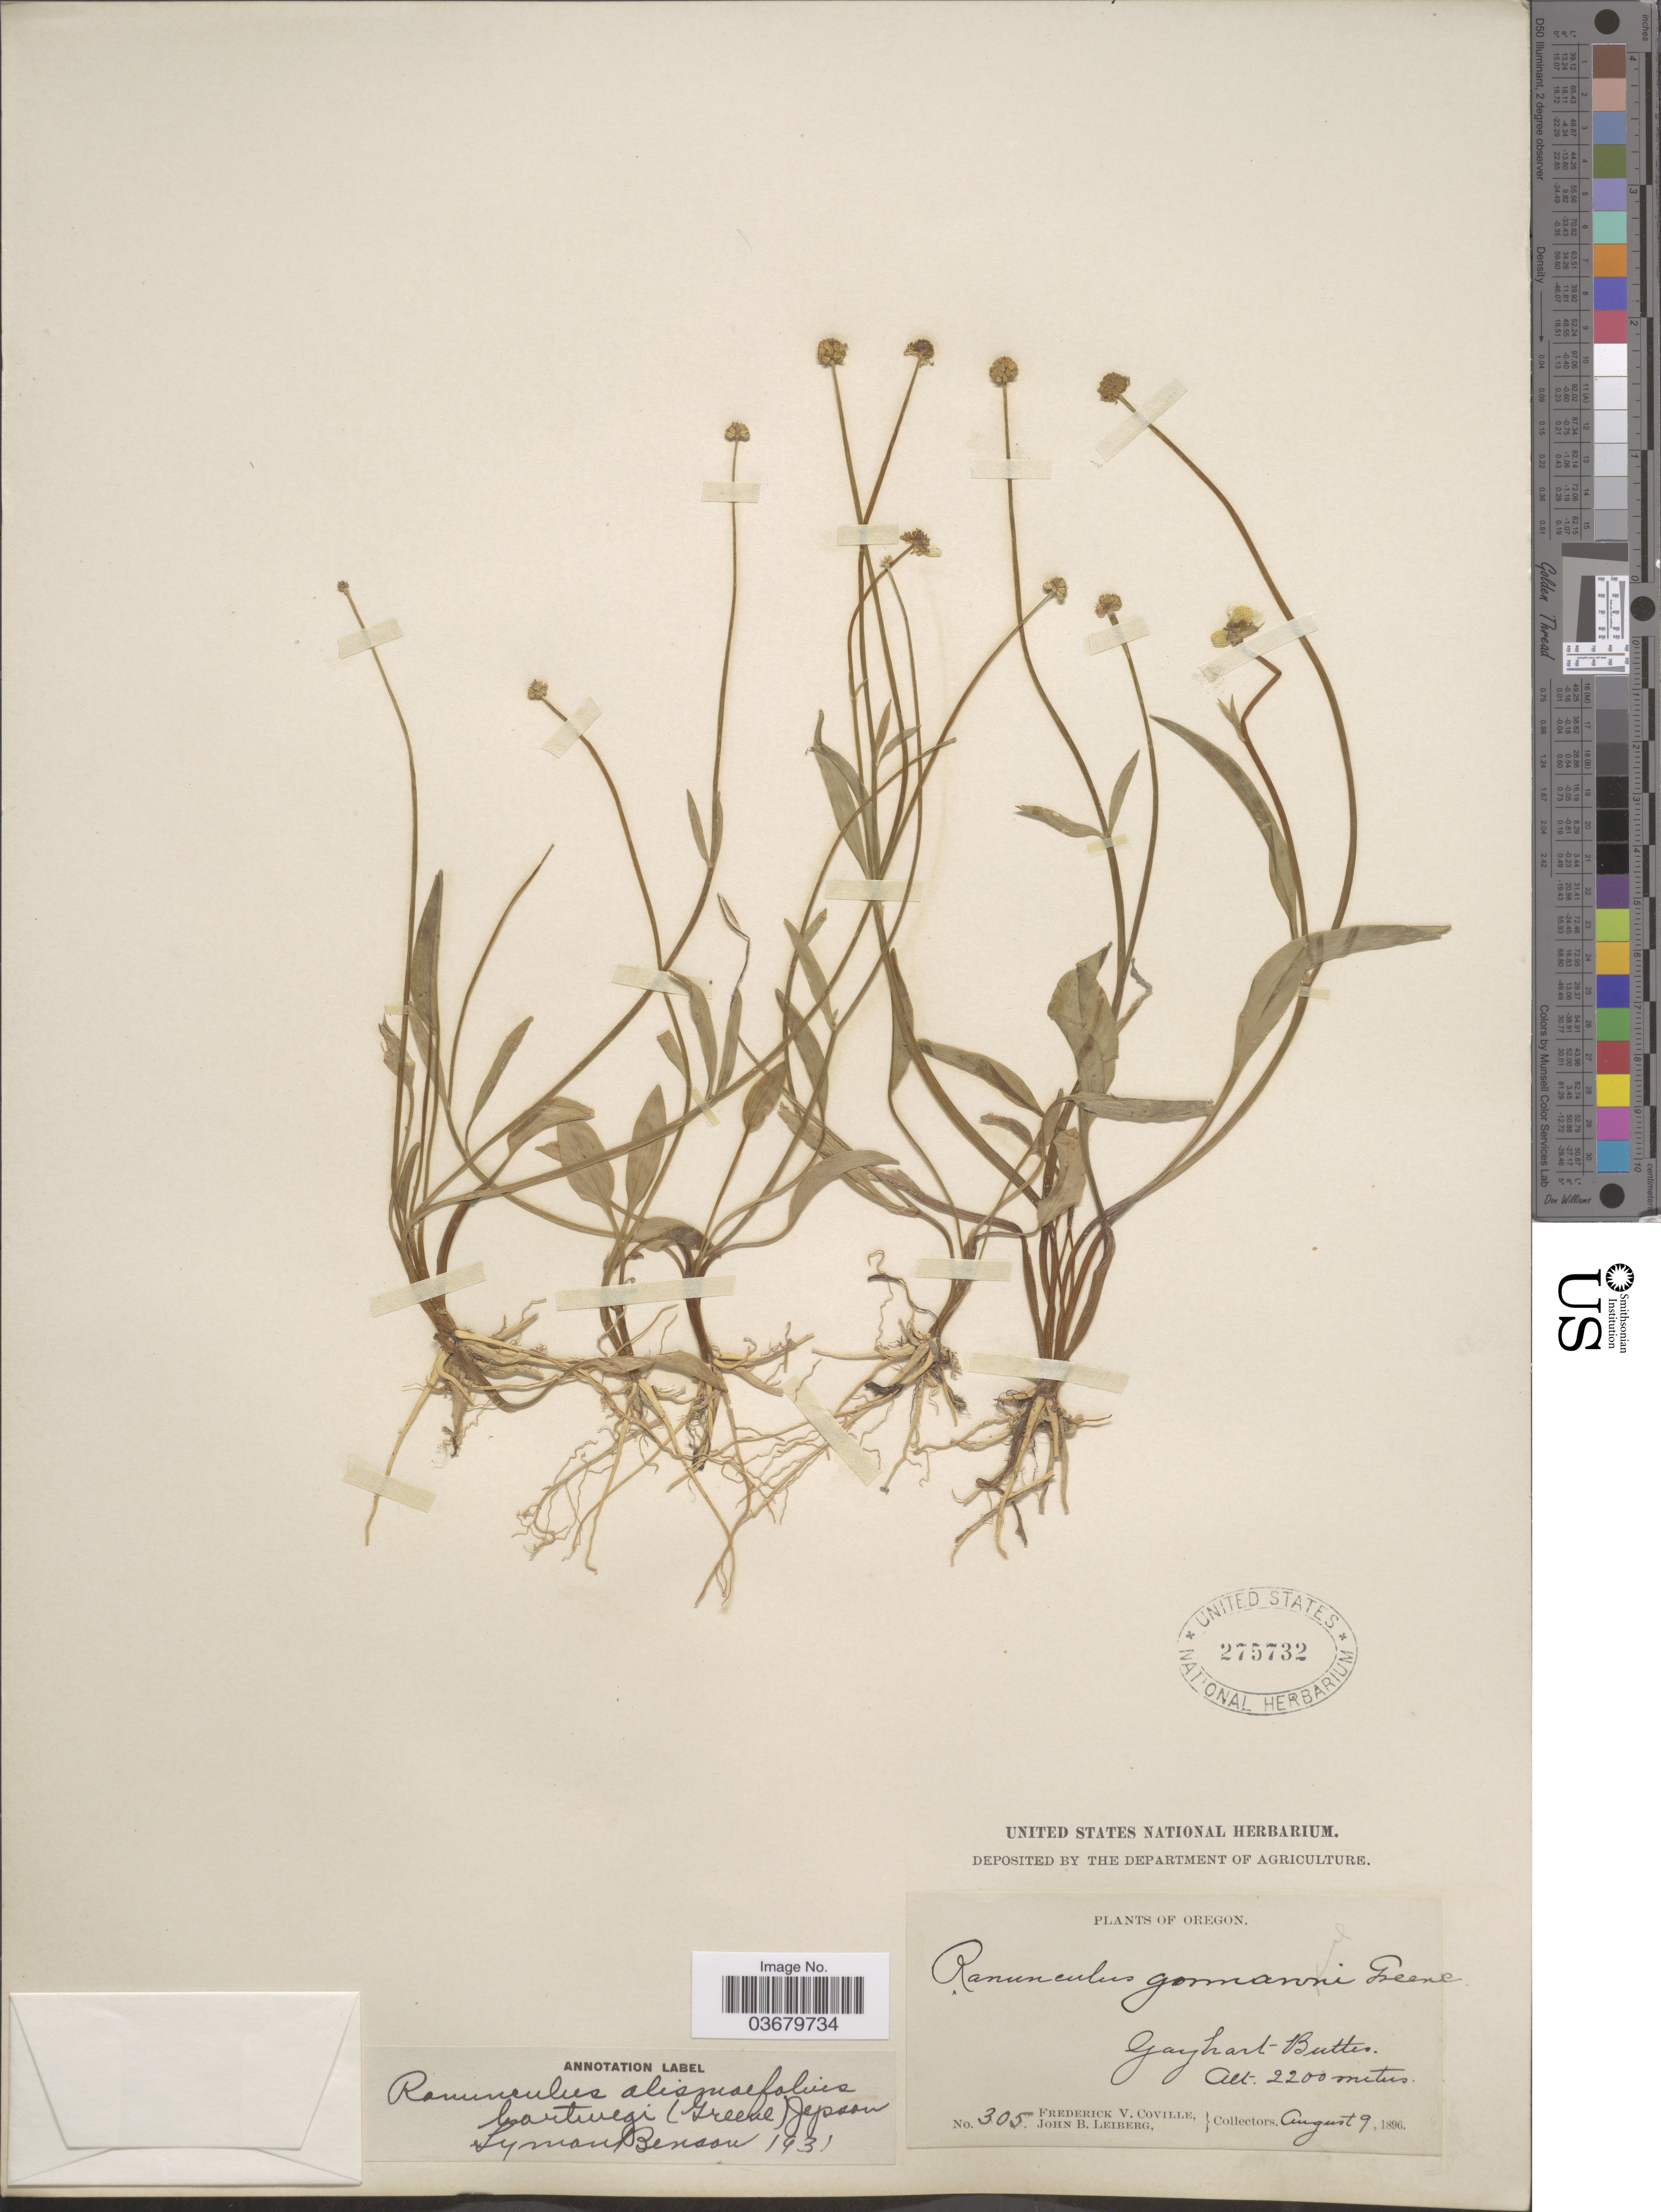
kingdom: Plantae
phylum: Tracheophyta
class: Magnoliopsida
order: Ranunculales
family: Ranunculaceae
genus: Ranunculus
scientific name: Ranunculus alismifolius var. hartwegii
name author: (Greene) Jeps.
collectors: F. V. Coville & J. B. Leiberg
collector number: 305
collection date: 1896-08-09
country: United States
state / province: Oregon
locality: Gayheart Buttes.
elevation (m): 2200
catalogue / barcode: US 275732